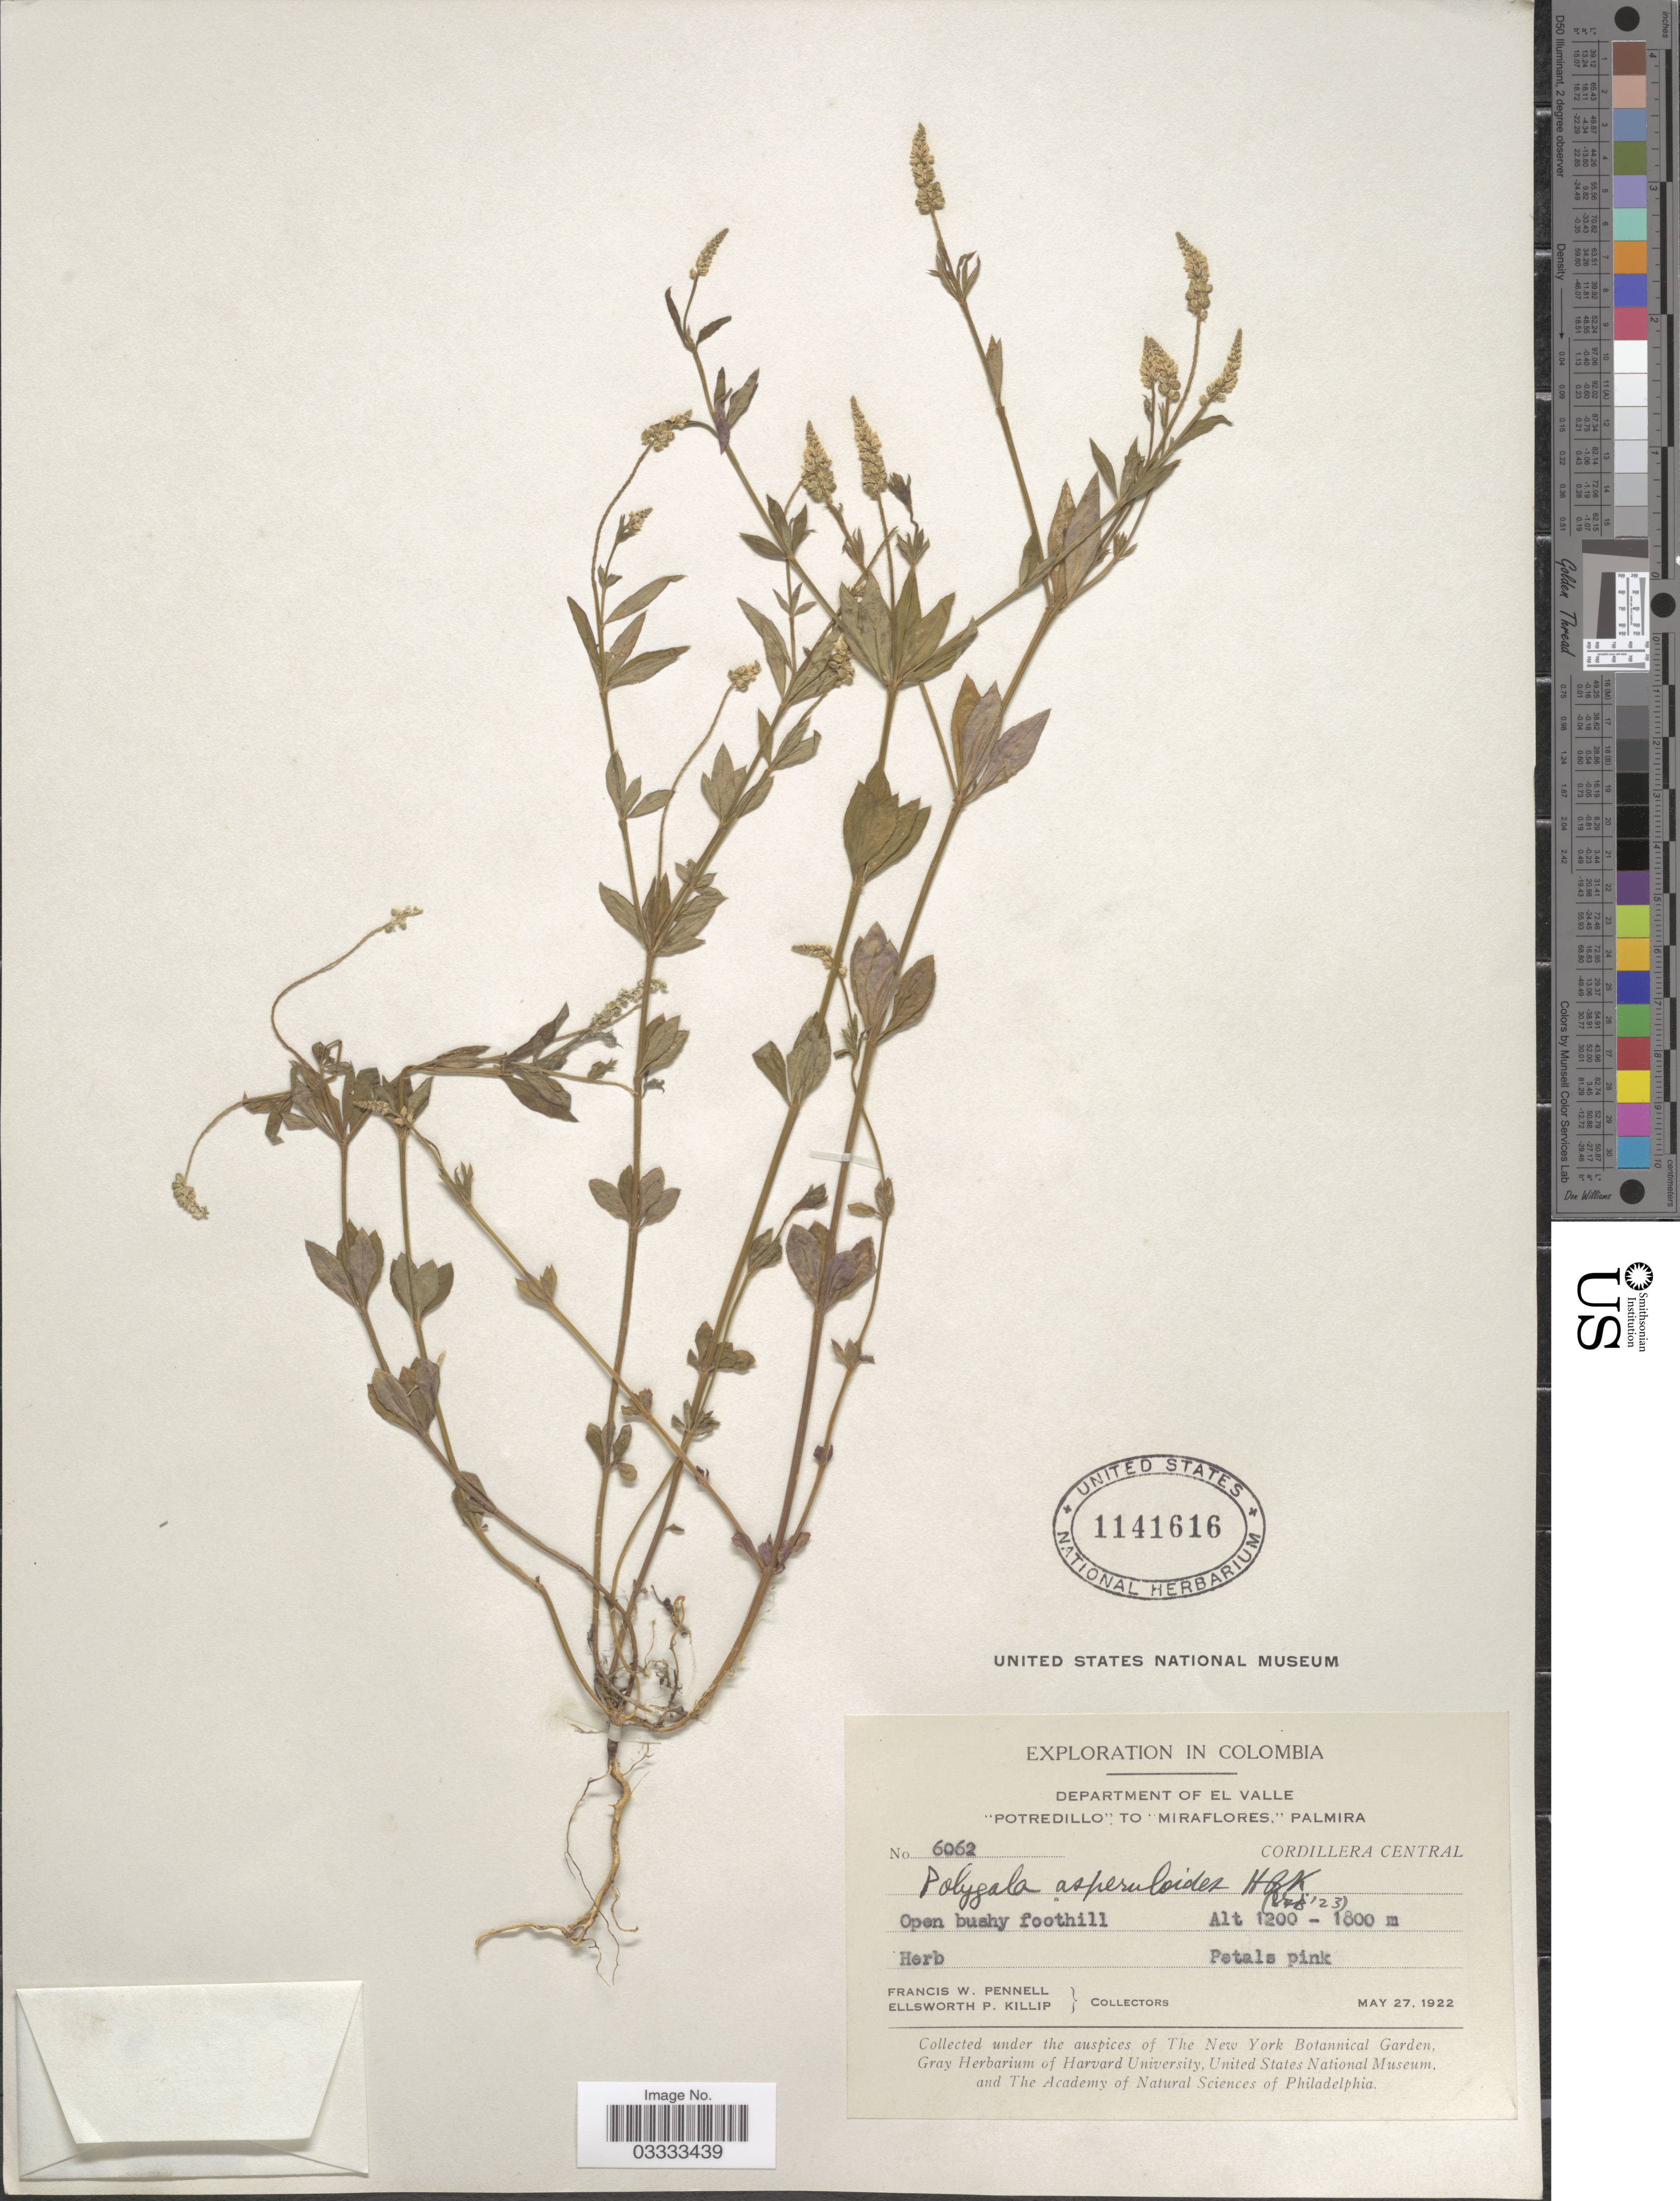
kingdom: Plantae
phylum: Tracheophyta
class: Magnoliopsida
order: Fabales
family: Polygalaceae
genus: Polygala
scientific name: Polygala asperuloides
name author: Kunth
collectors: F. W. Pennell & E. P. Killip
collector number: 6062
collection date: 1922-05-27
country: Colombia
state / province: Valle del Cauca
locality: Department of El Valle. "Potredillo", to "Miraflores", Palmira. Cordillera Occidental.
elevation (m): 1200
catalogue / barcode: US 1141616